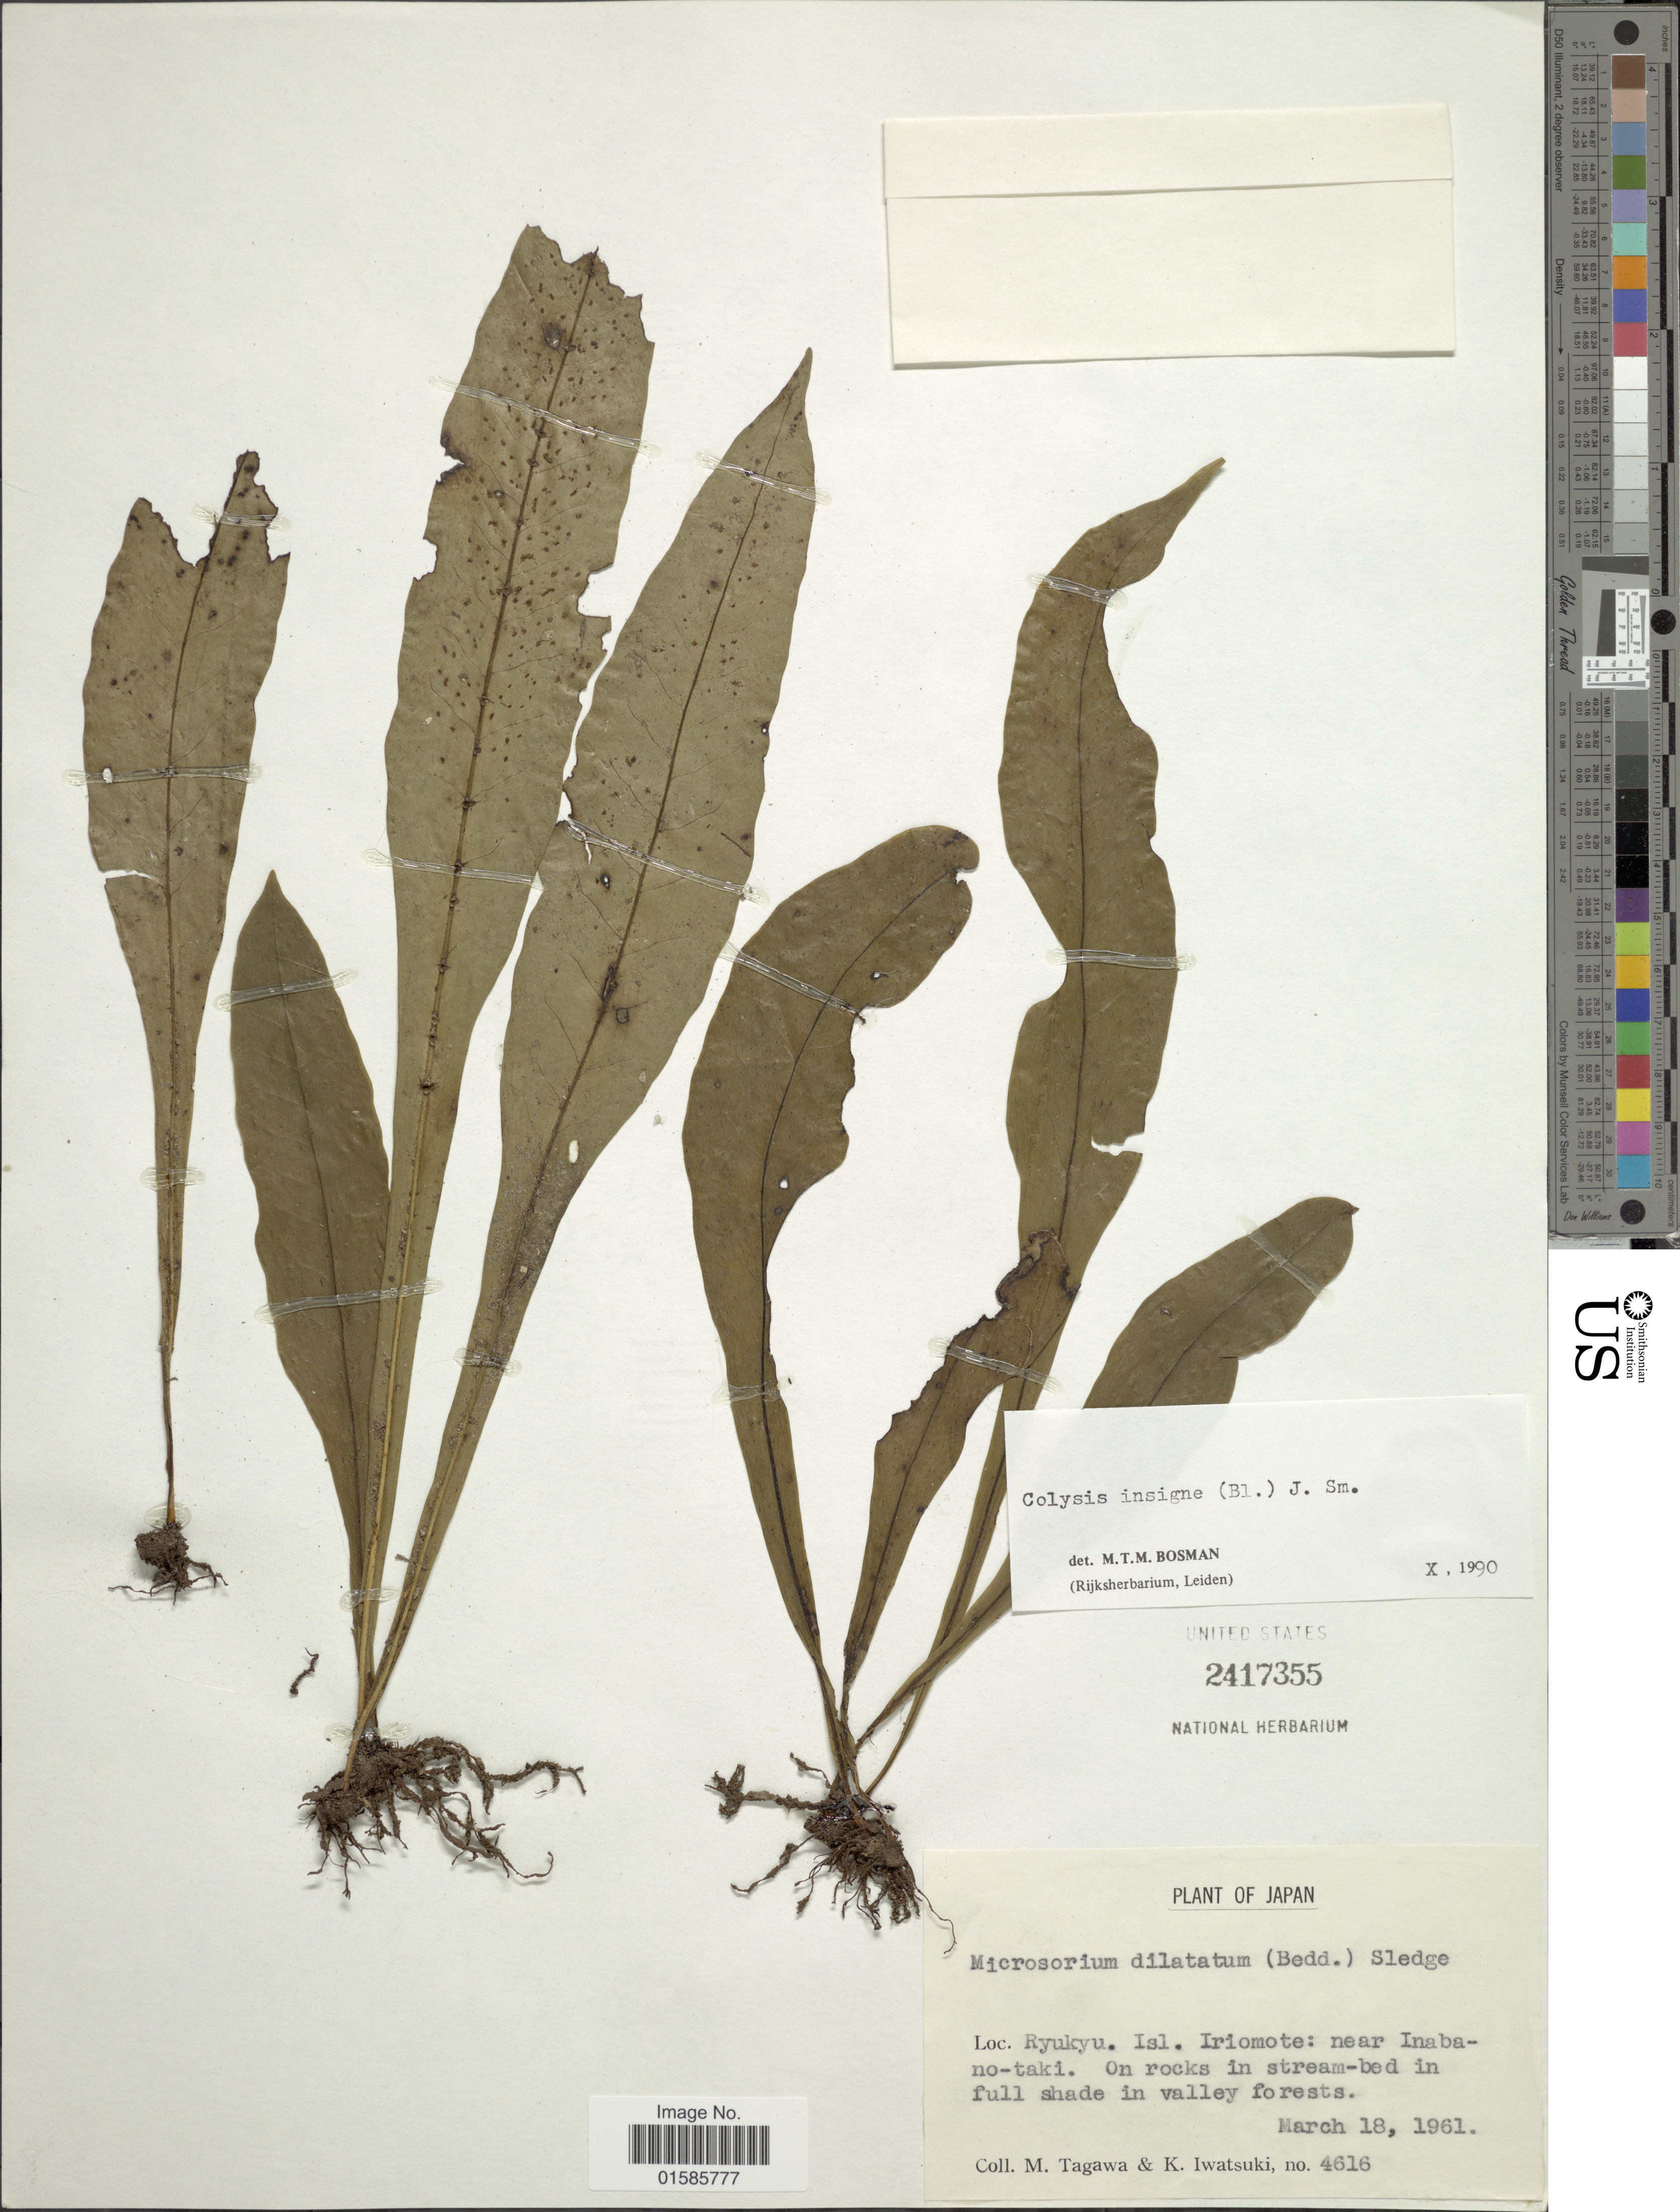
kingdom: Plantae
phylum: Tracheophyta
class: Polypodiopsida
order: Polypodiales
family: Polypodiaceae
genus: Microsorum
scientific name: Microsorum insigne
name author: (Blume) Copel.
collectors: M. Tagawa & K. Iwatsuki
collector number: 4616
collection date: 1961-03-18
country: Japan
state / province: Okinawa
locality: Ryukyu Isl Iriomote: near Inabano-taki. On rocks in stream-bed in full shade in valley forests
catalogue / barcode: US 2417355